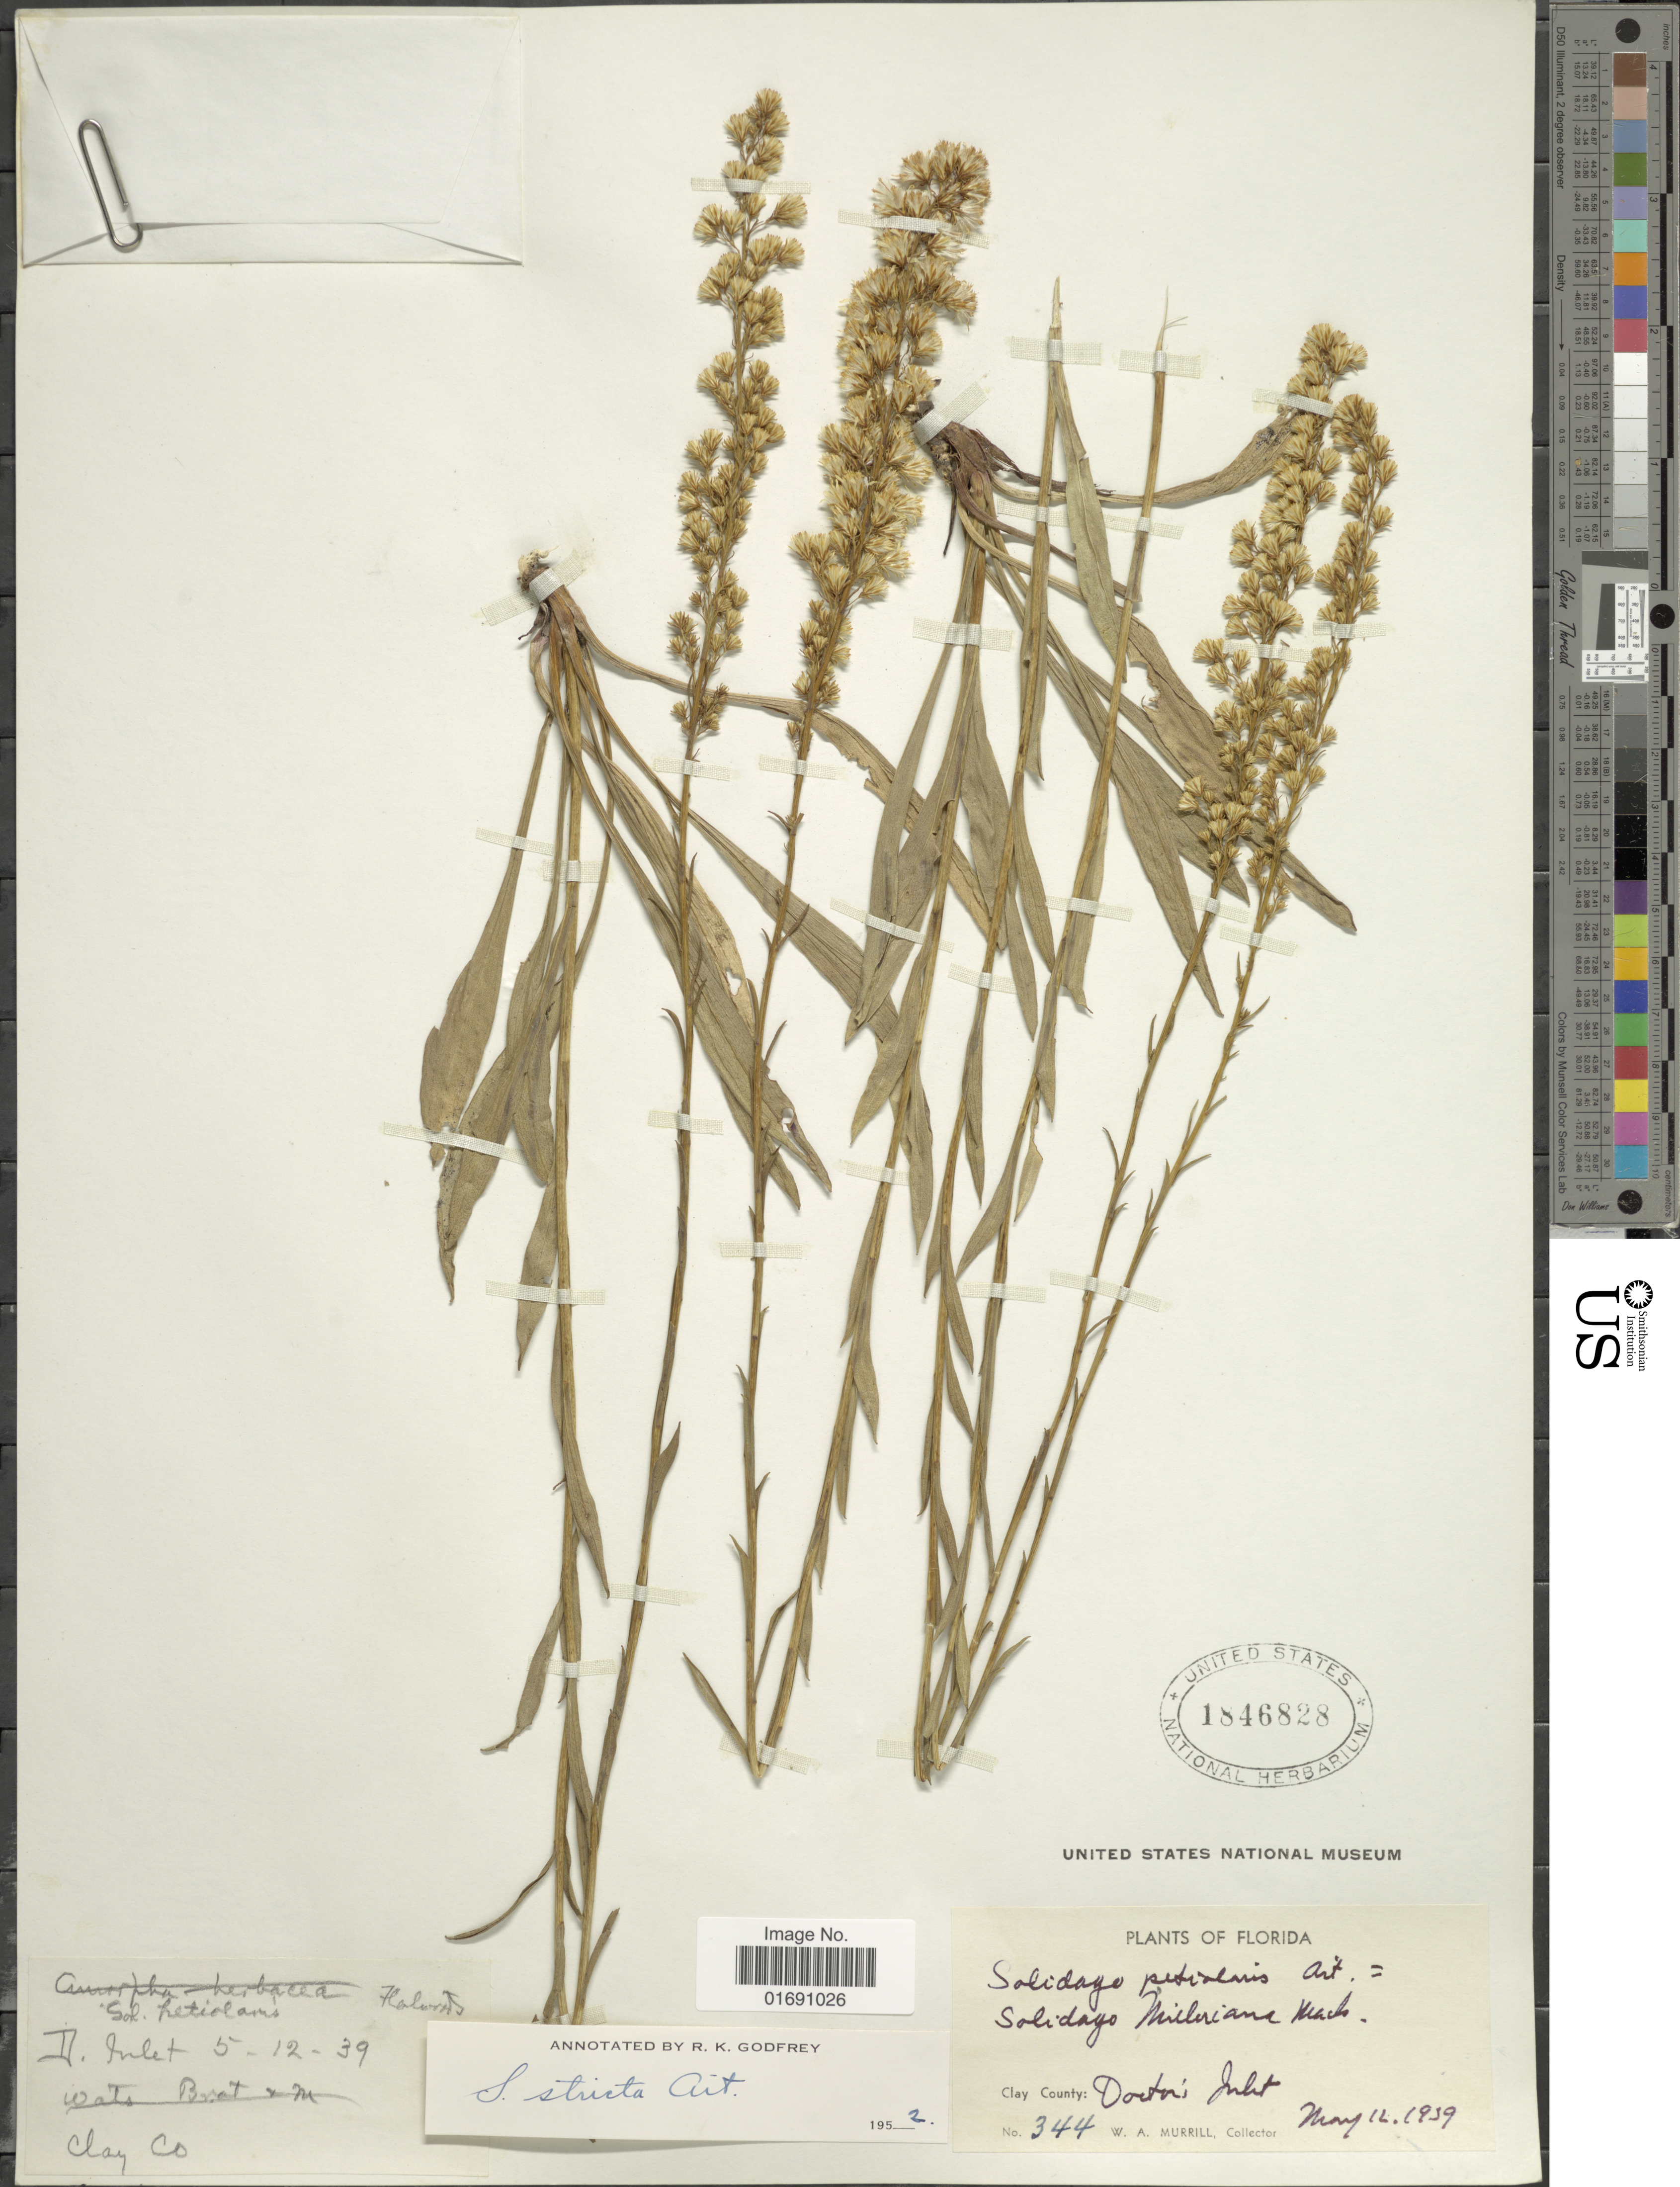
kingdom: Plantae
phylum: Tracheophyta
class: Magnoliopsida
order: Asterales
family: Asteraceae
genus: Solidago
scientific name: Solidago stricta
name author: Aiton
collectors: W. A. Murrill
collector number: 344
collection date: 1939-05-12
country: United States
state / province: Florida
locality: Clay County: Doctor's Julit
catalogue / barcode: US 1846828